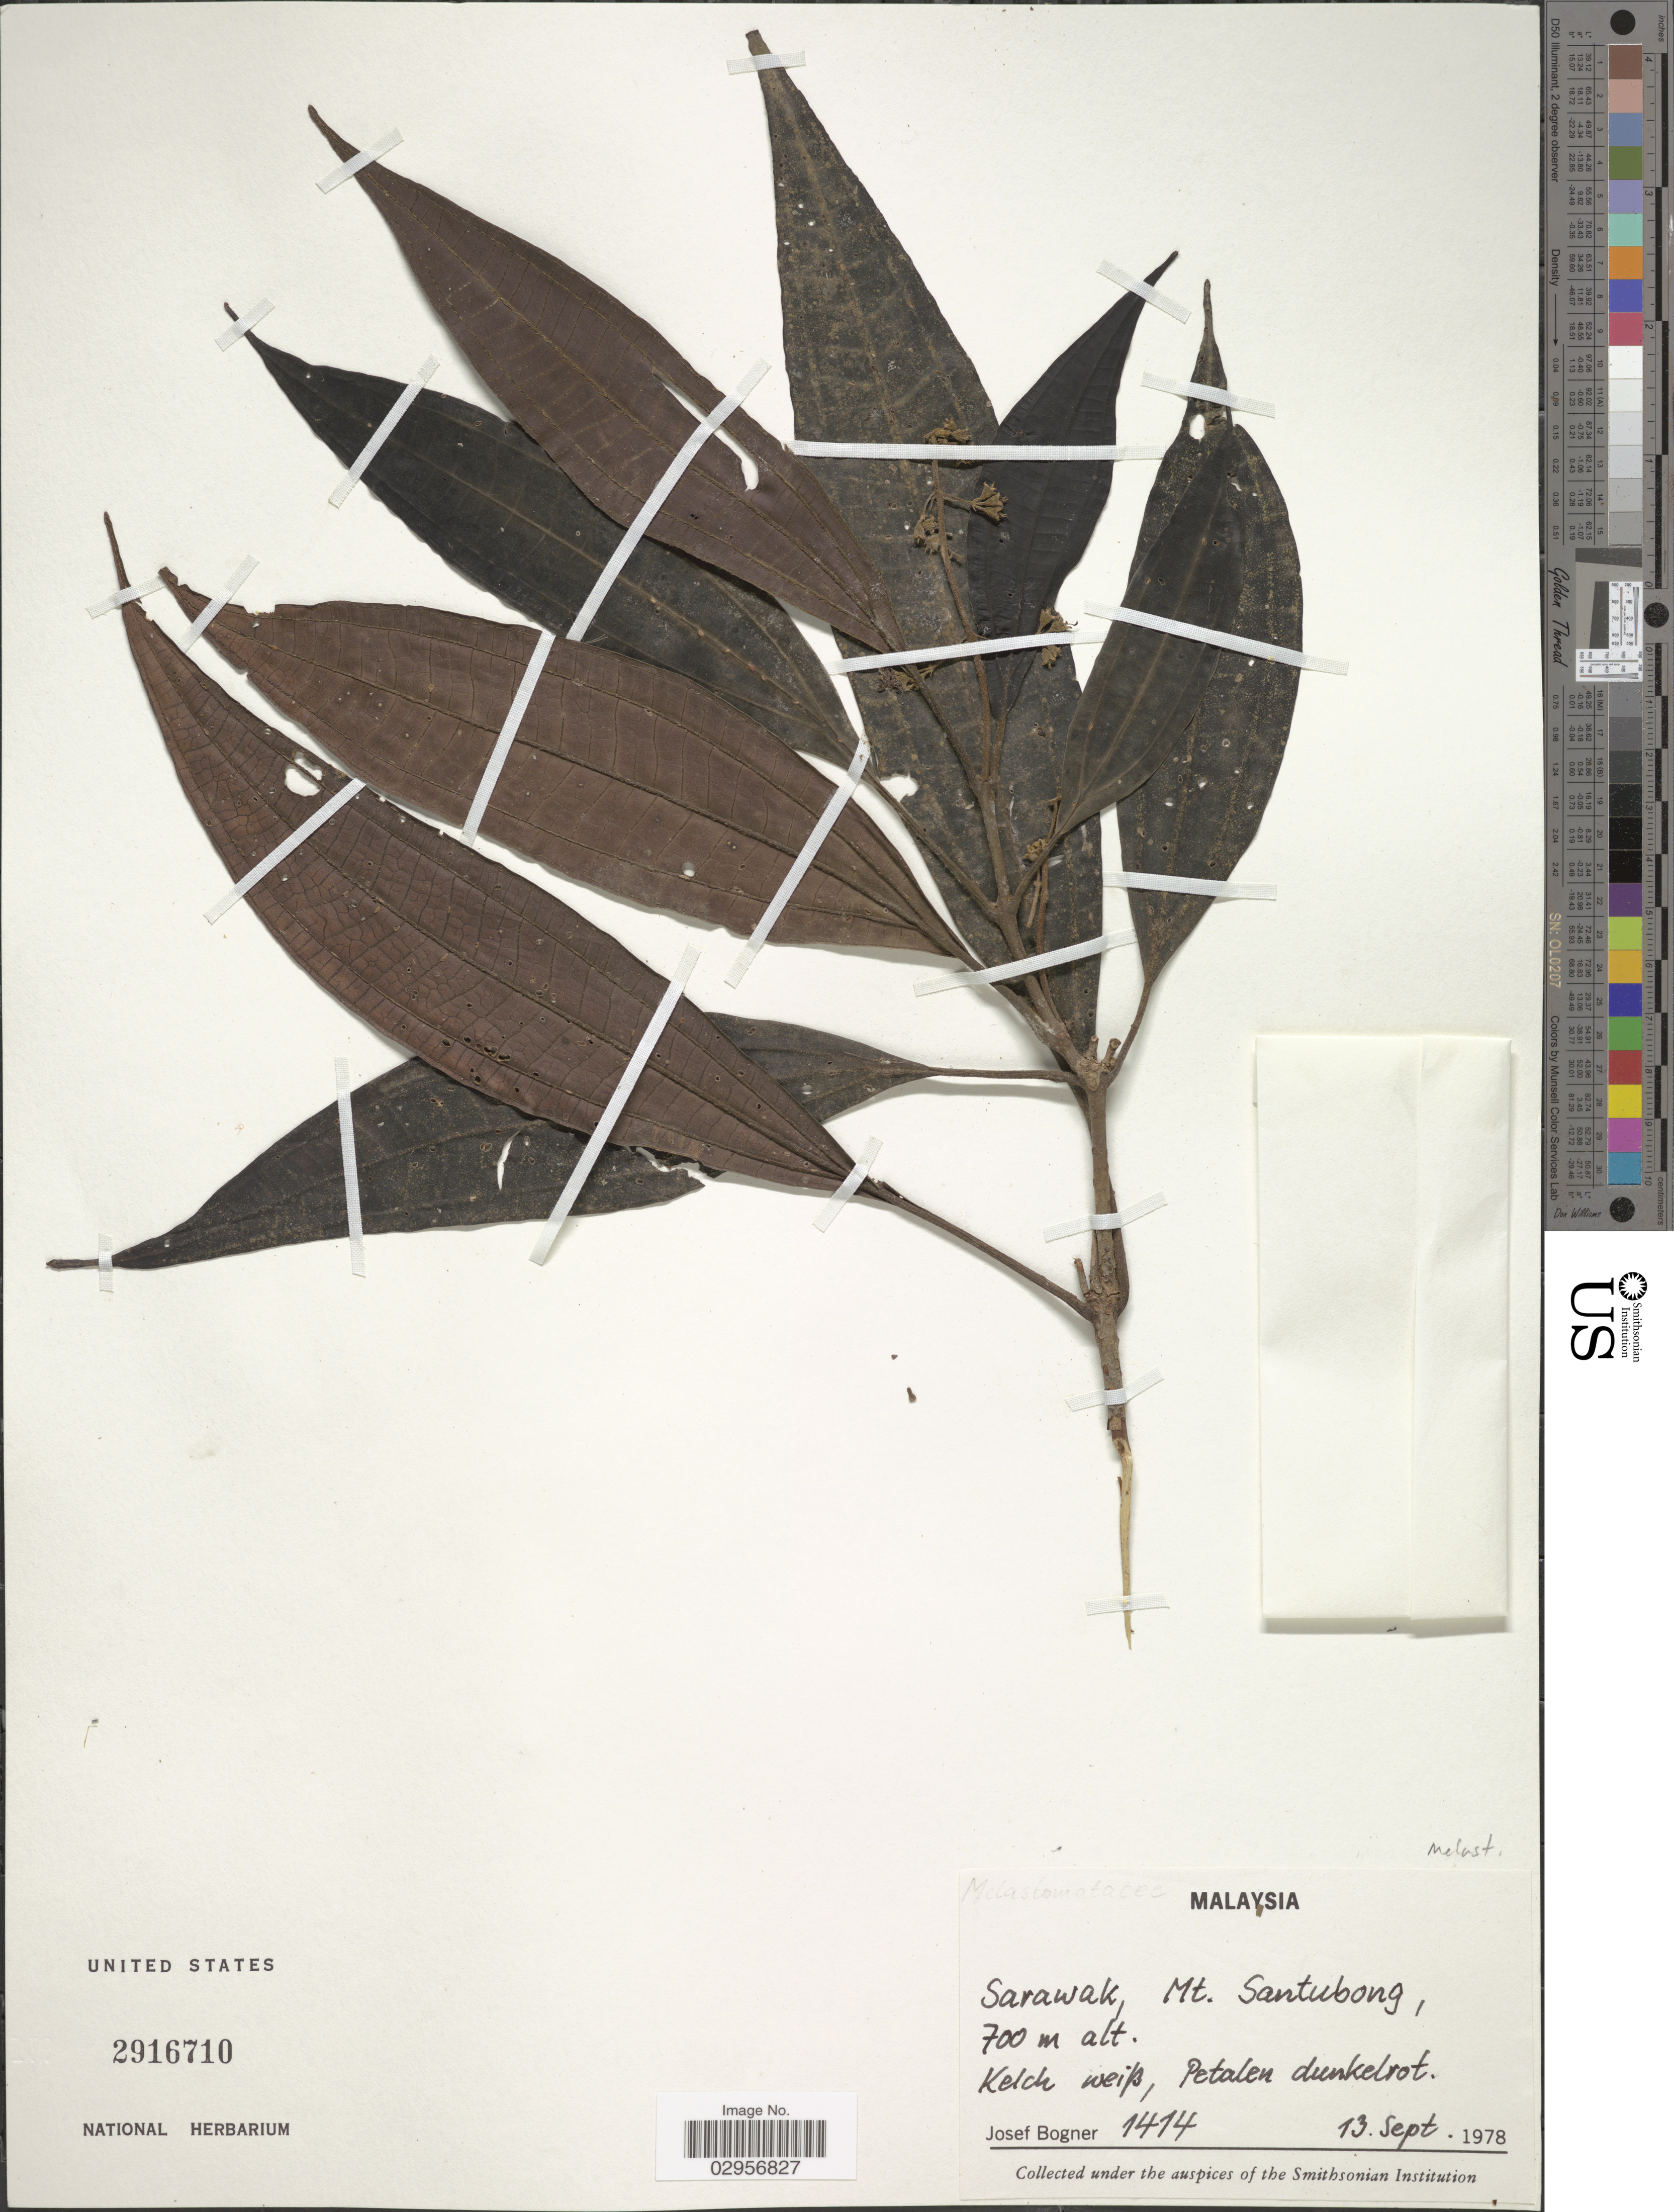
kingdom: Plantae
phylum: Tracheophyta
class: Magnoliopsida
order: Myrtales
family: Melastomataceae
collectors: J. Bogner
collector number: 1414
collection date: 1978-09-13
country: Malaysia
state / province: Sarawak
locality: Mt. Santubong.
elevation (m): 700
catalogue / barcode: US 2916710